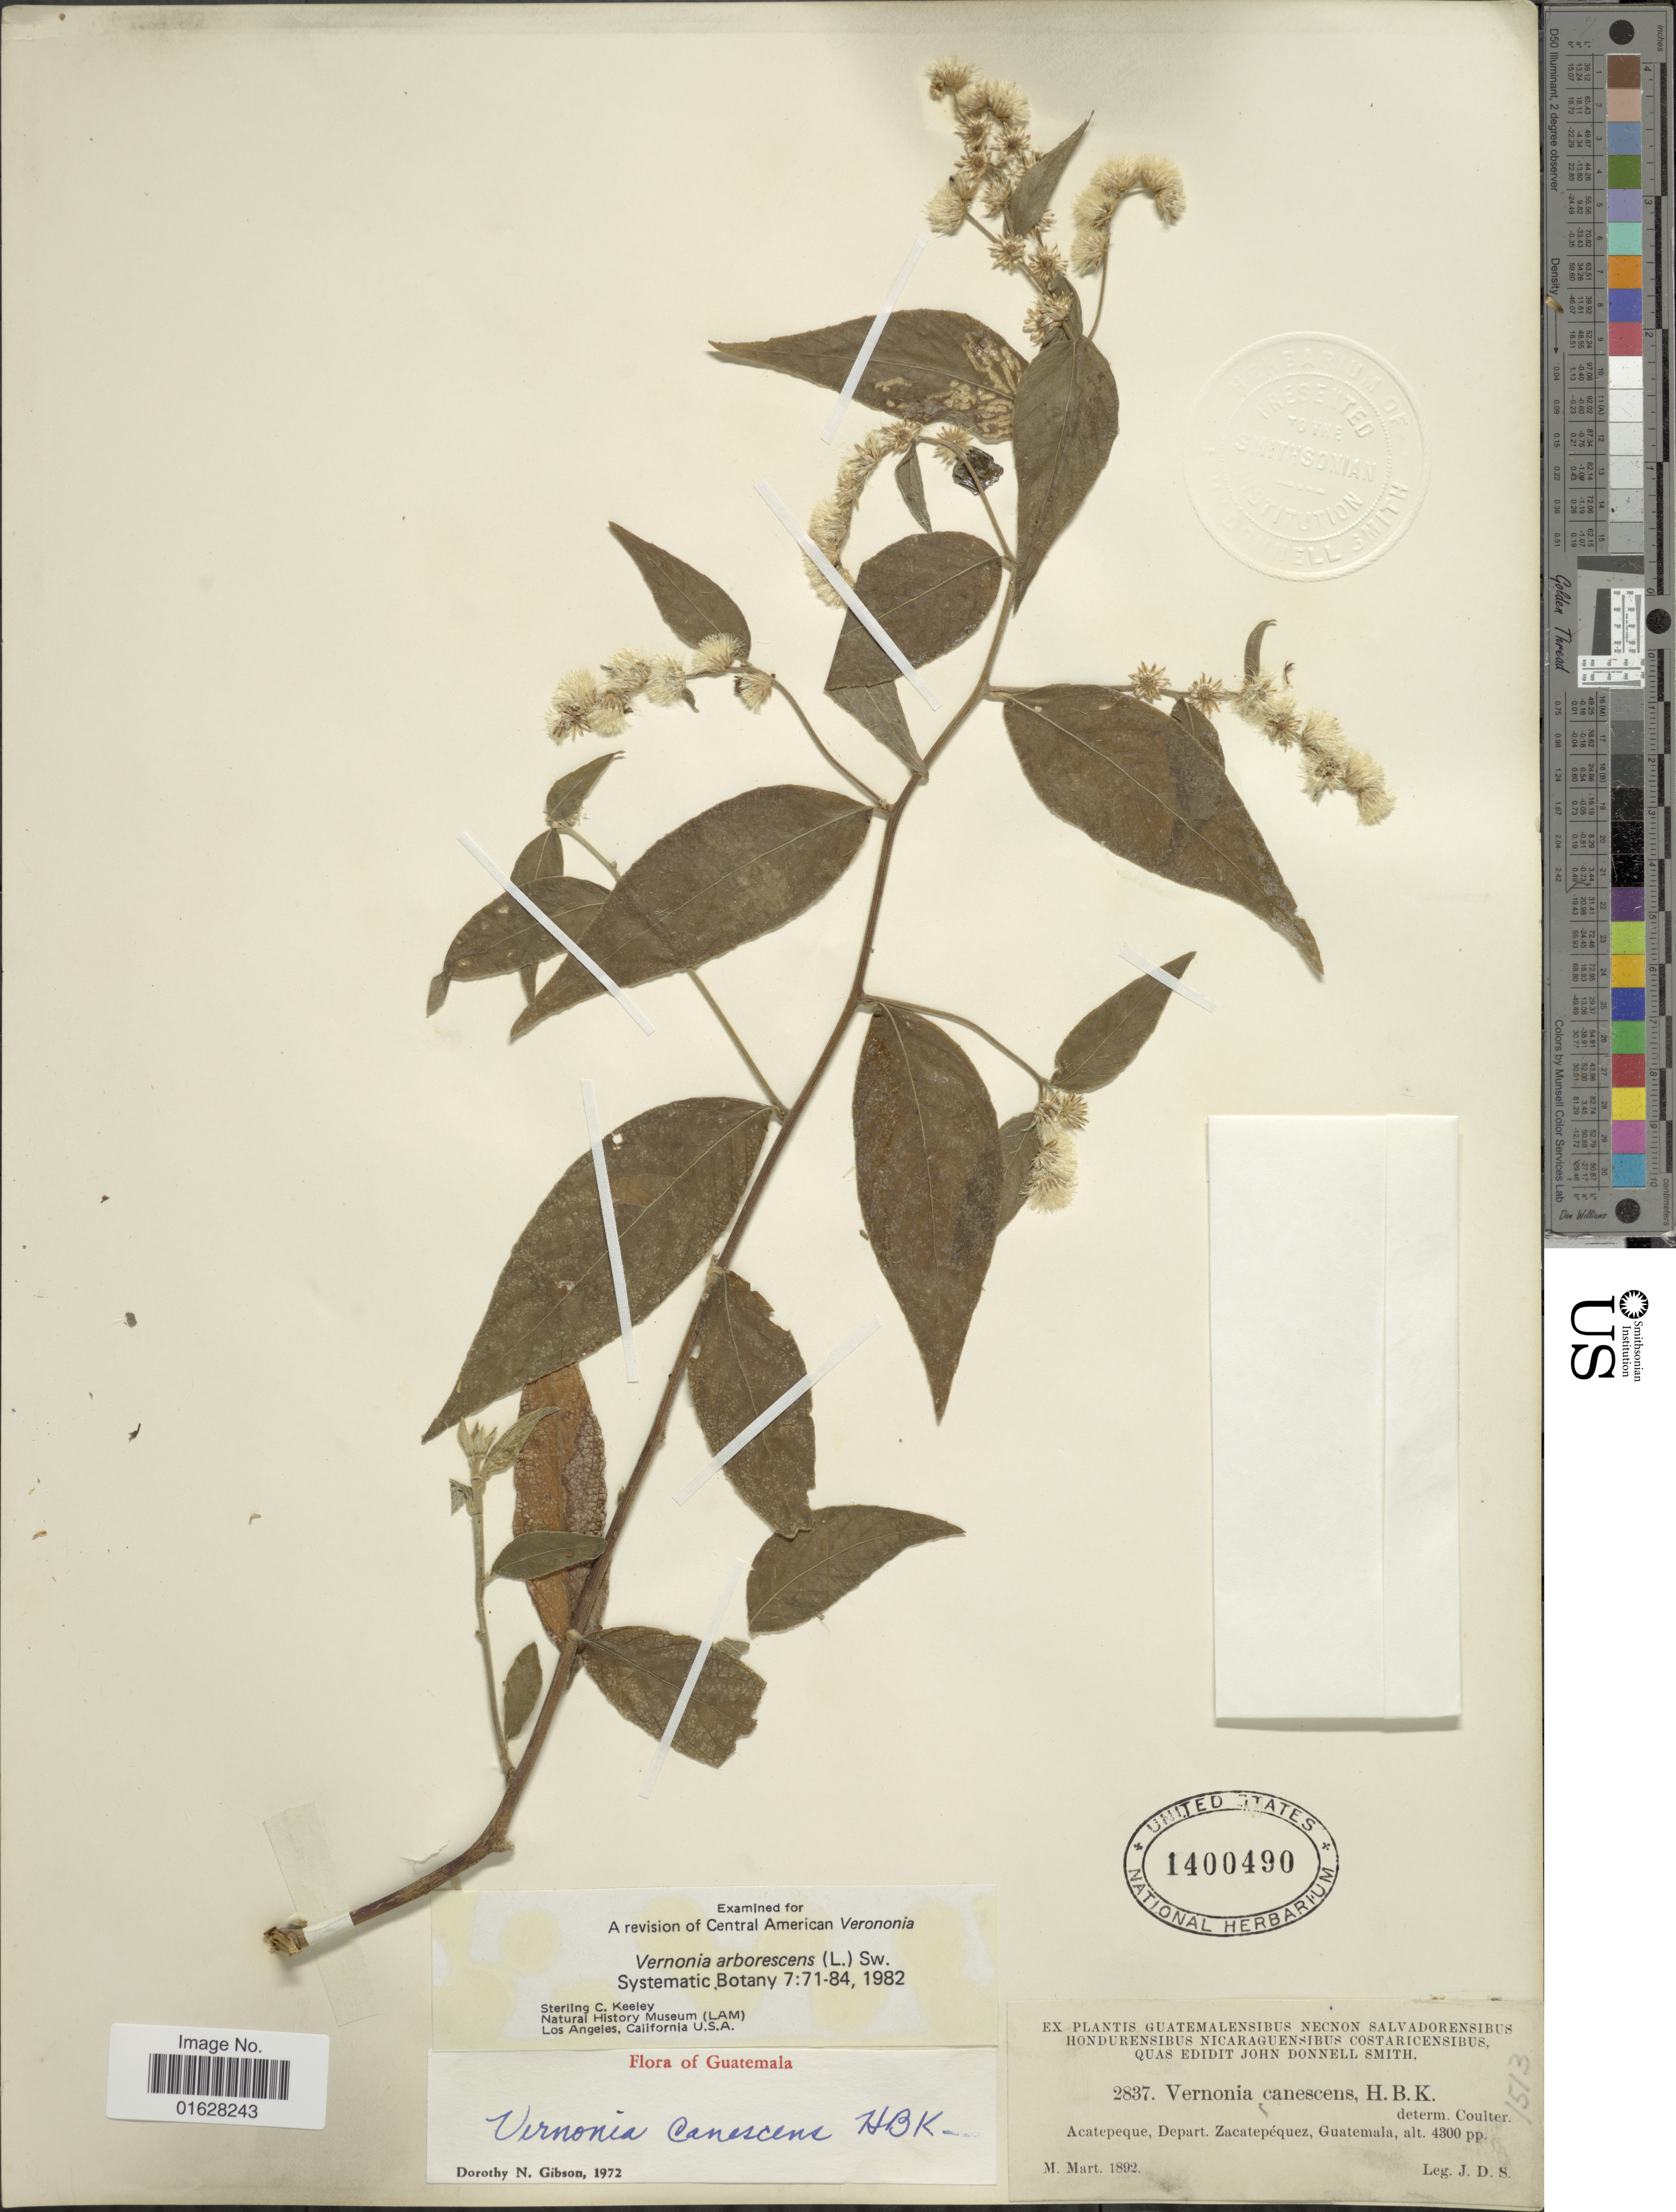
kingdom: Plantae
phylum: Tracheophyta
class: Magnoliopsida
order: Asterales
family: Asteraceae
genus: Lepidaploa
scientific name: Lepidaploa canescens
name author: (Kunth) H. Rob.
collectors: J. Donnell Smith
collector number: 2837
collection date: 1892-03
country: Guatemala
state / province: Sacatepéquez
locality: Acatepeque, Depart. Zacatepequez, Guatemala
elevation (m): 1311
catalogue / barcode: US 1400490